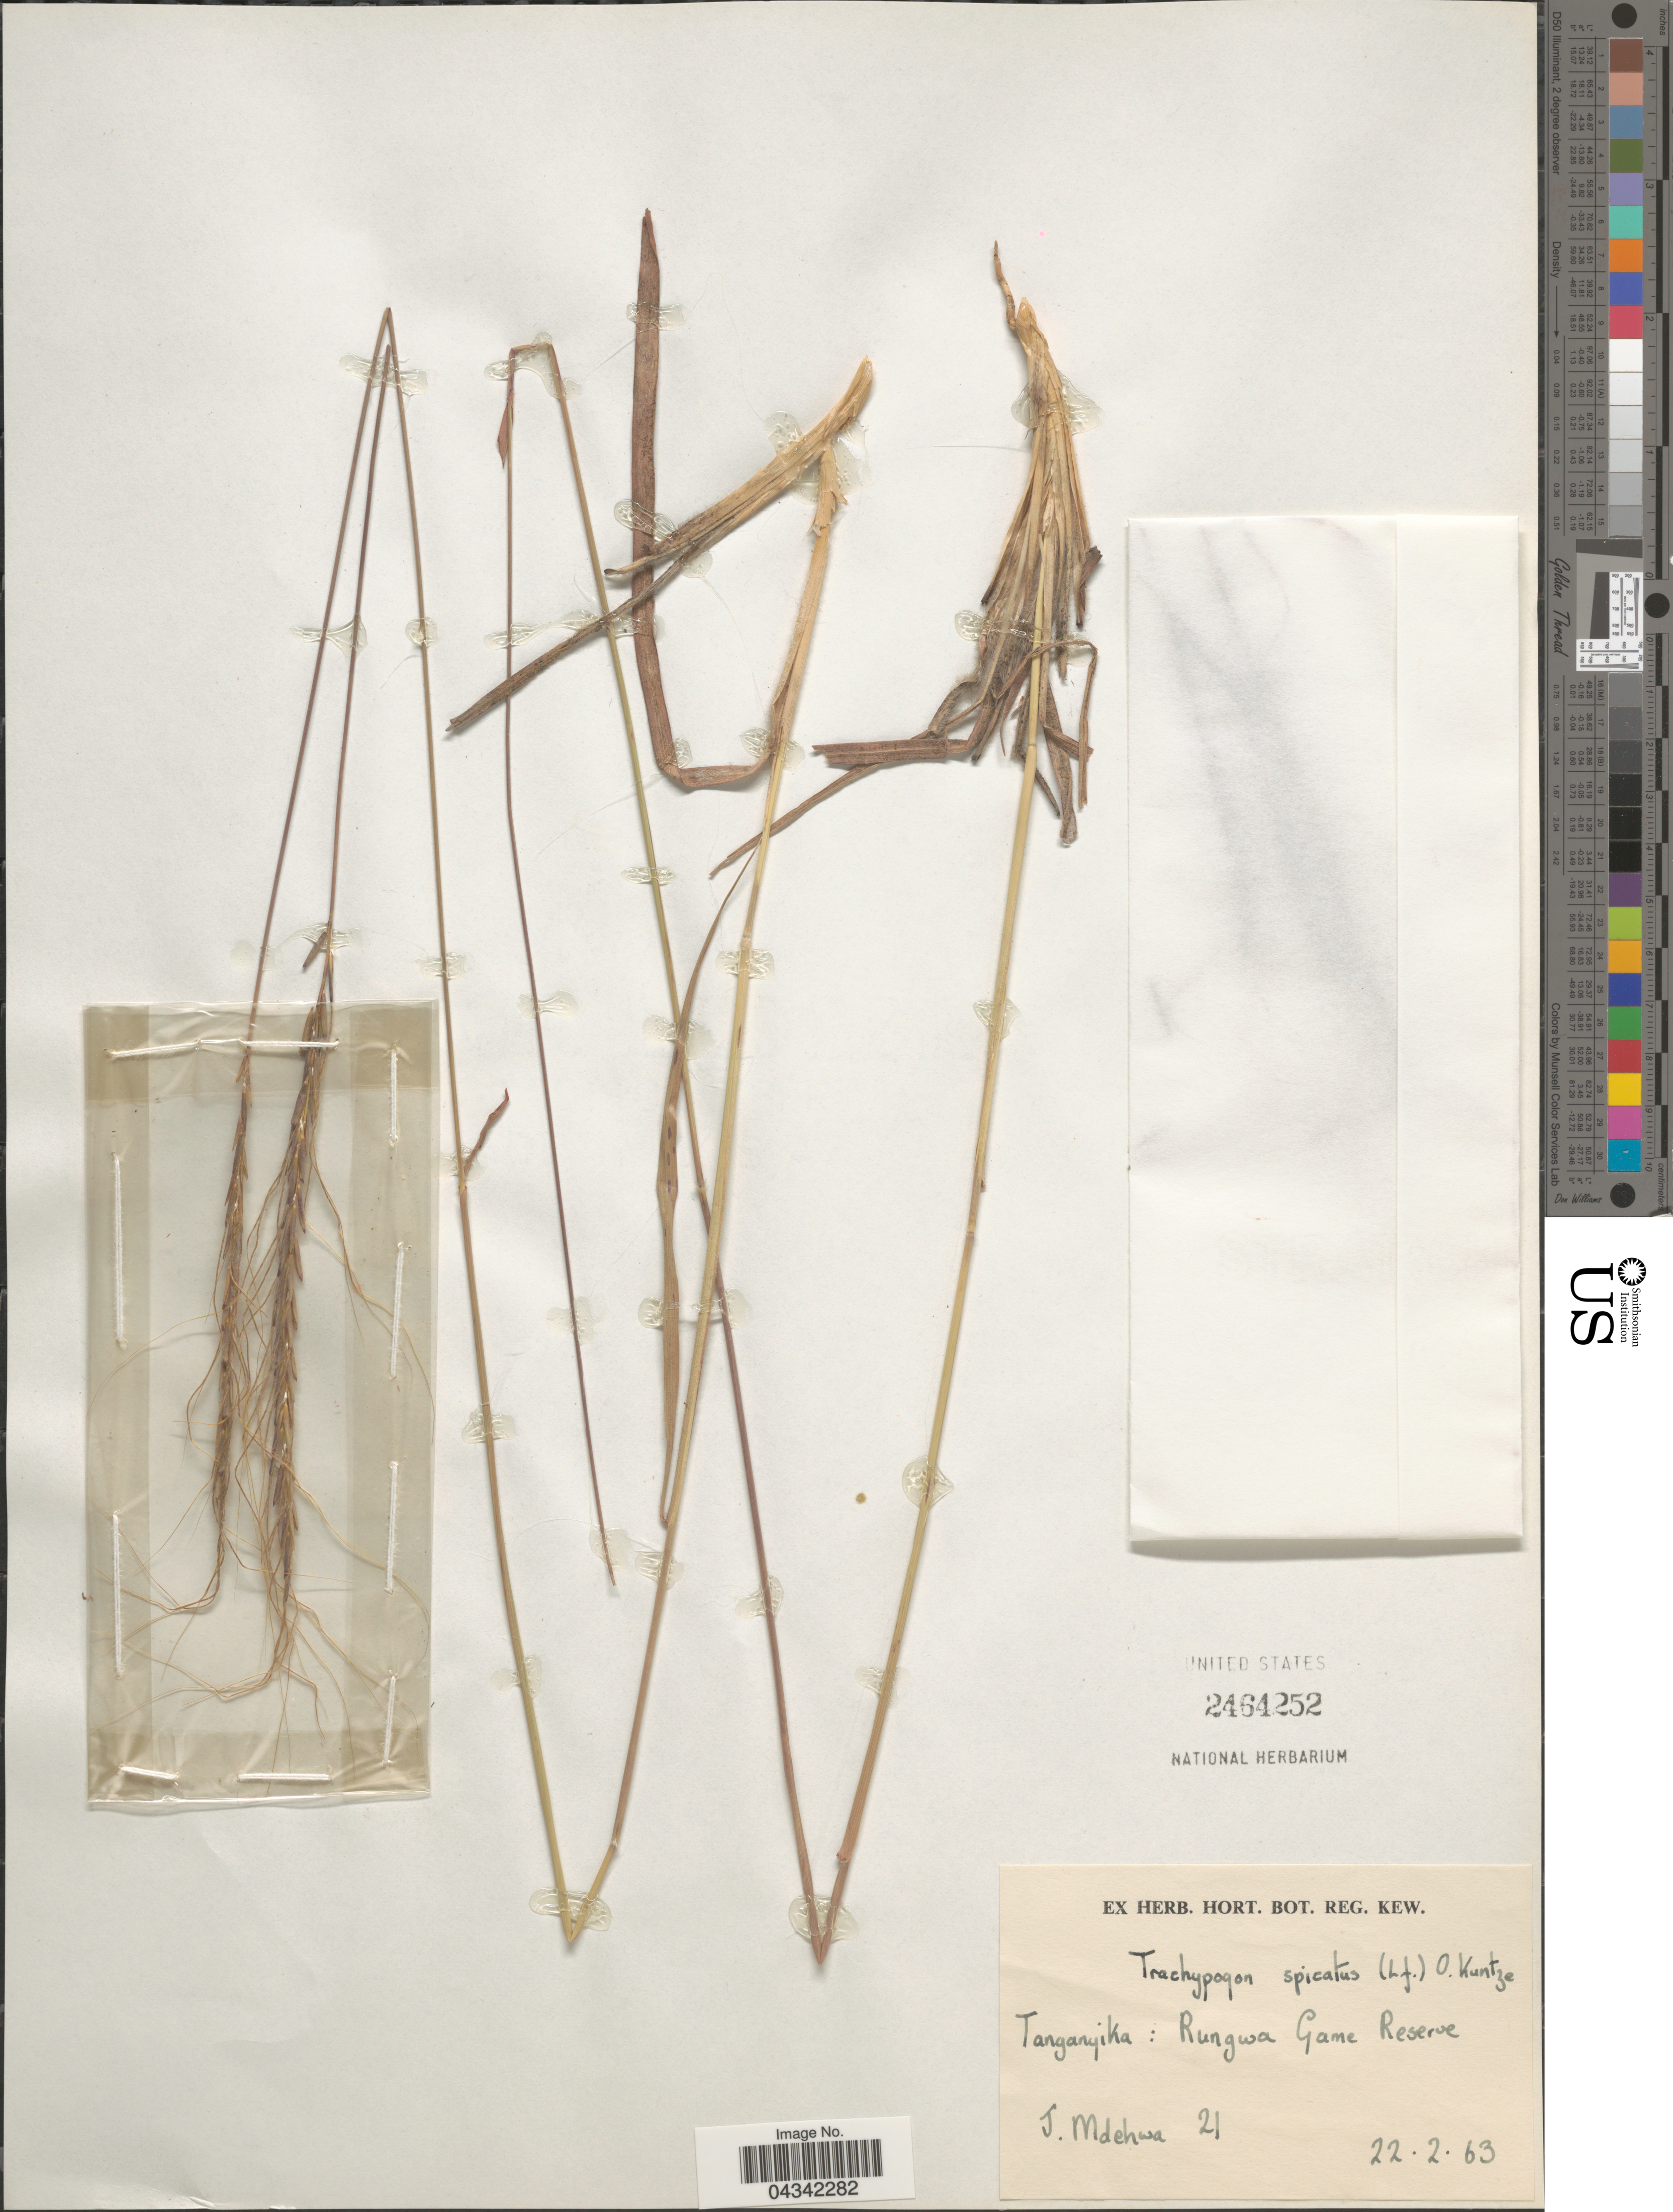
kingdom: Plantae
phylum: Tracheophyta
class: Liliopsida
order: Poales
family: Poaceae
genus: Trachypogon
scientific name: Trachypogon spicatus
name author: (L. f.) Kuntze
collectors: J. Mdelwa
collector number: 21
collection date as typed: Transcribed d/m/y: 22/2/63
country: Tanzania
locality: Tanganyika: Rungwa Game Reserve.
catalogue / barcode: US 2464252